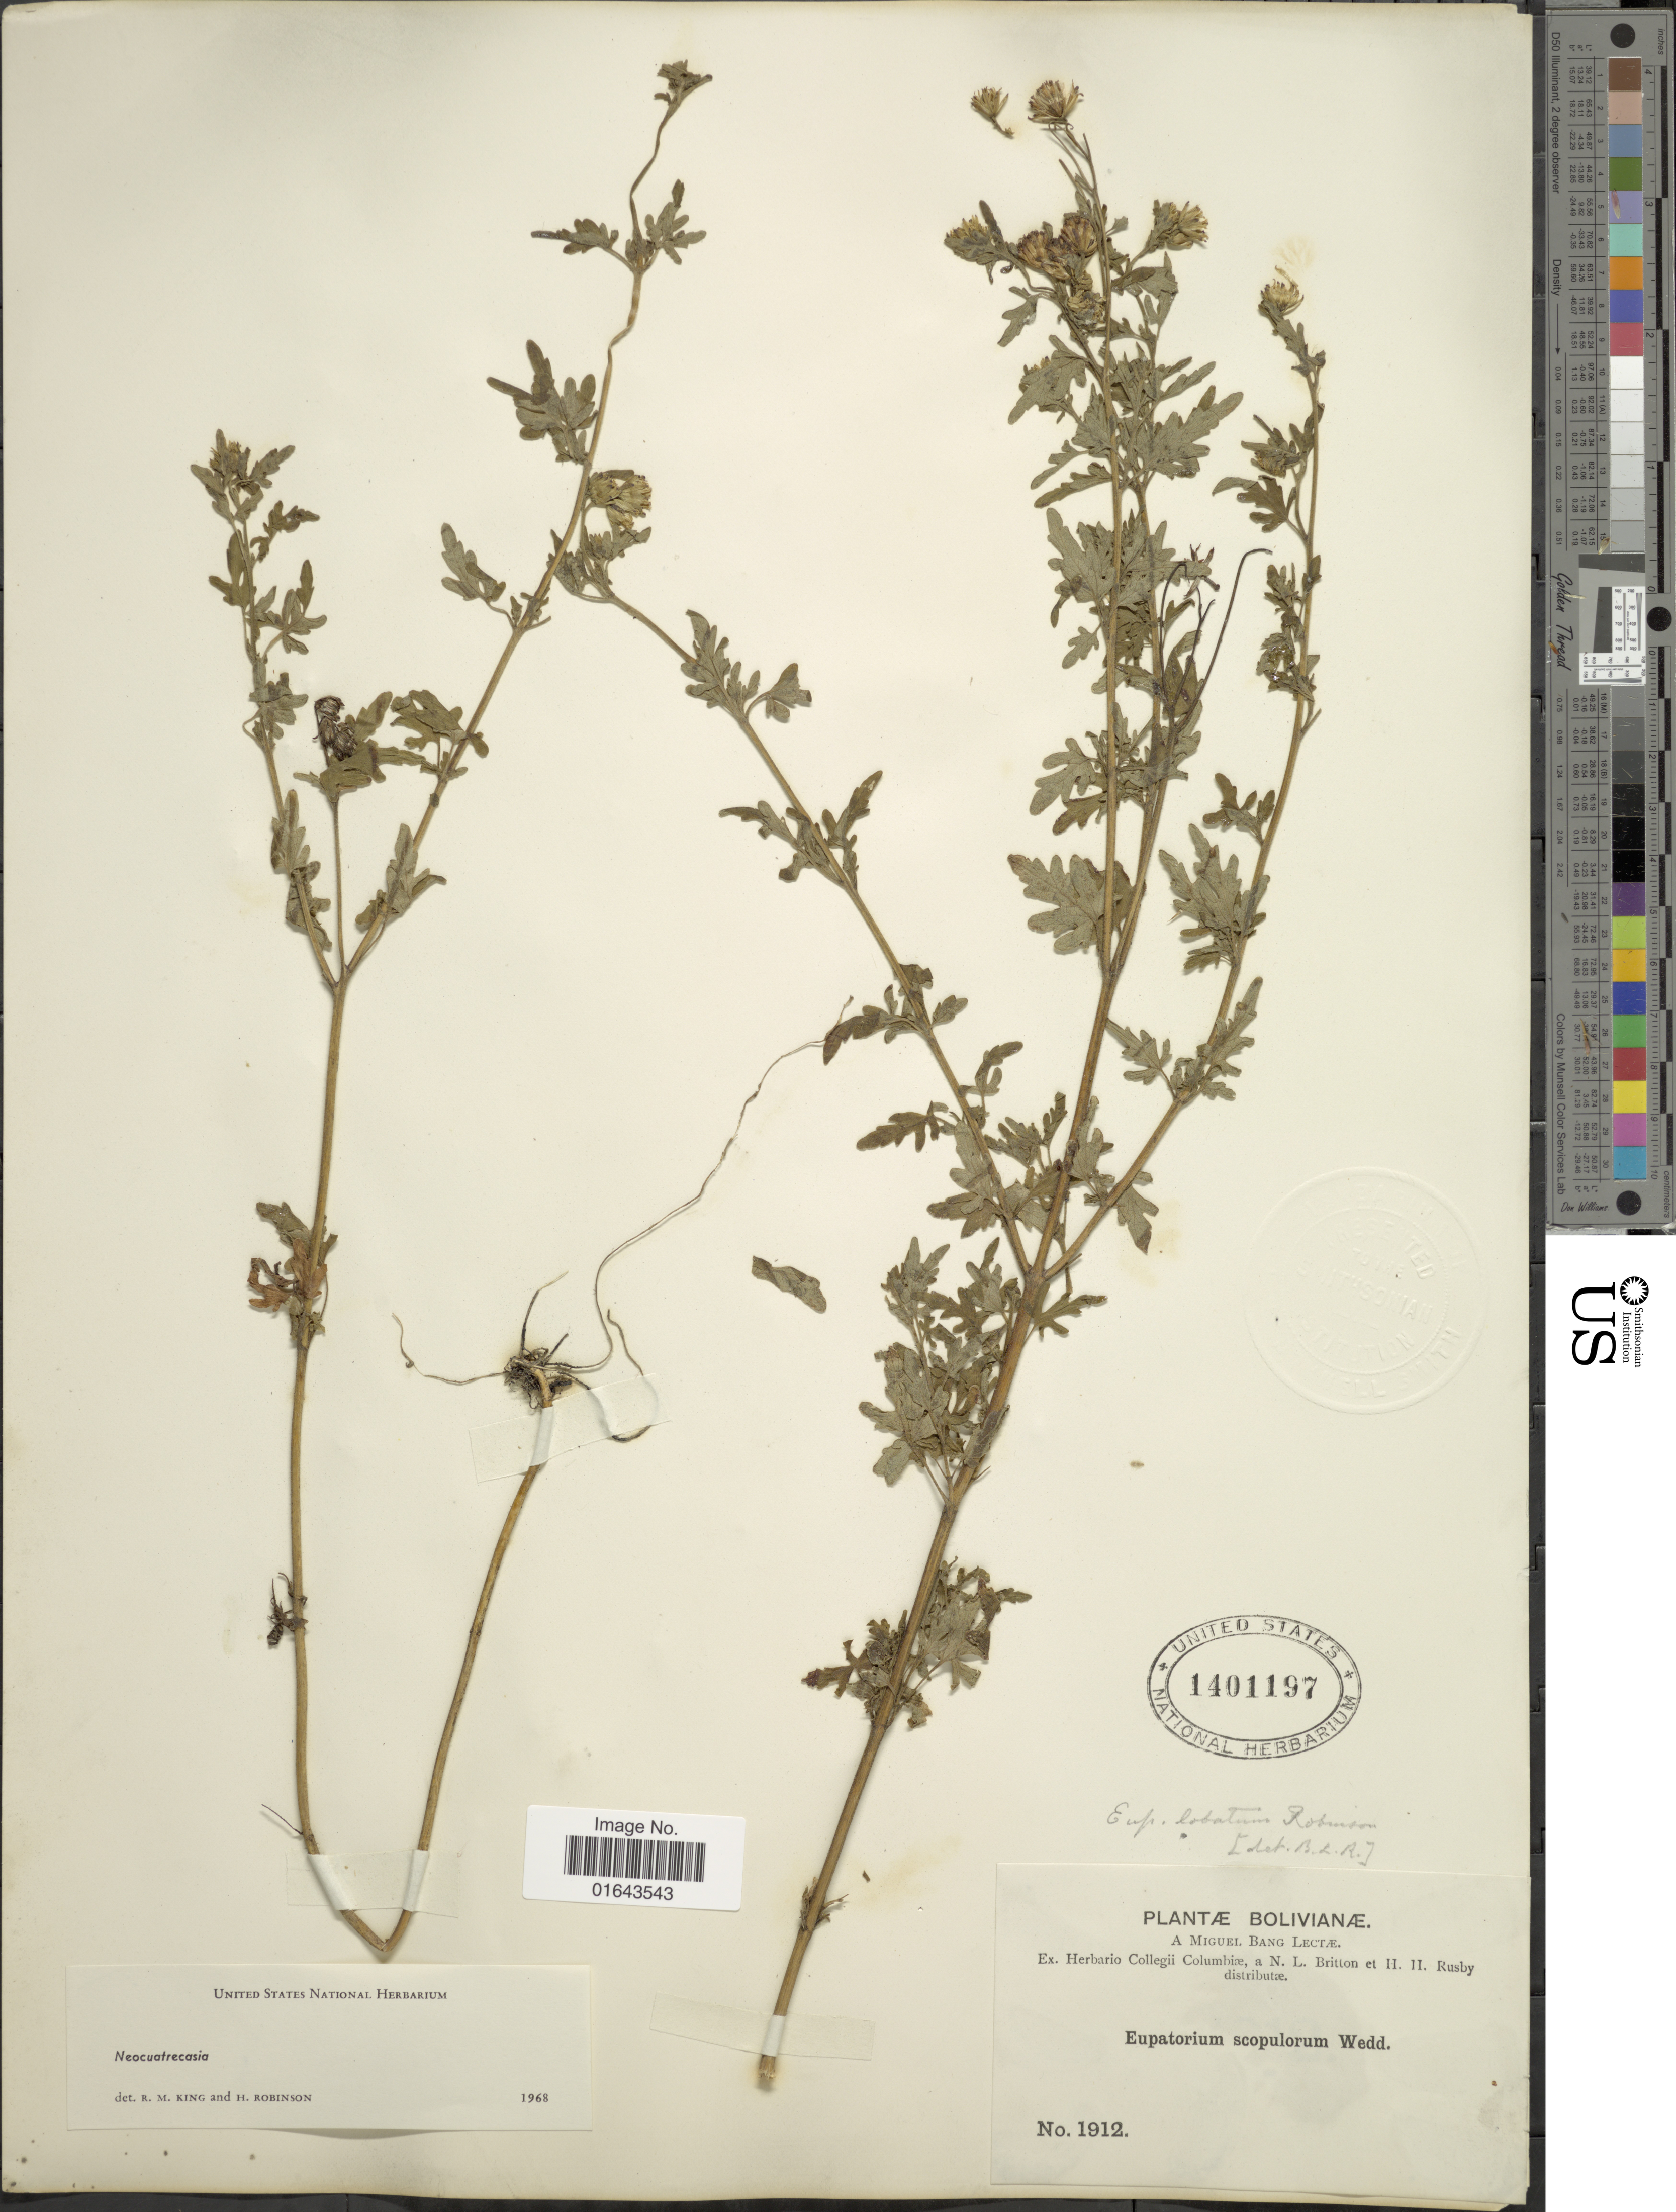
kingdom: Plantae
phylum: Tracheophyta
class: Magnoliopsida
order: Asterales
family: Asteraceae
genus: Neocuatrecasia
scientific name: Neocuatrecasia lobata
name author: (B.L. Rob.) R.M. King & H. Rob.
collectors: M. Bang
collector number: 1912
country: Bolivia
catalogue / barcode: US 1401197